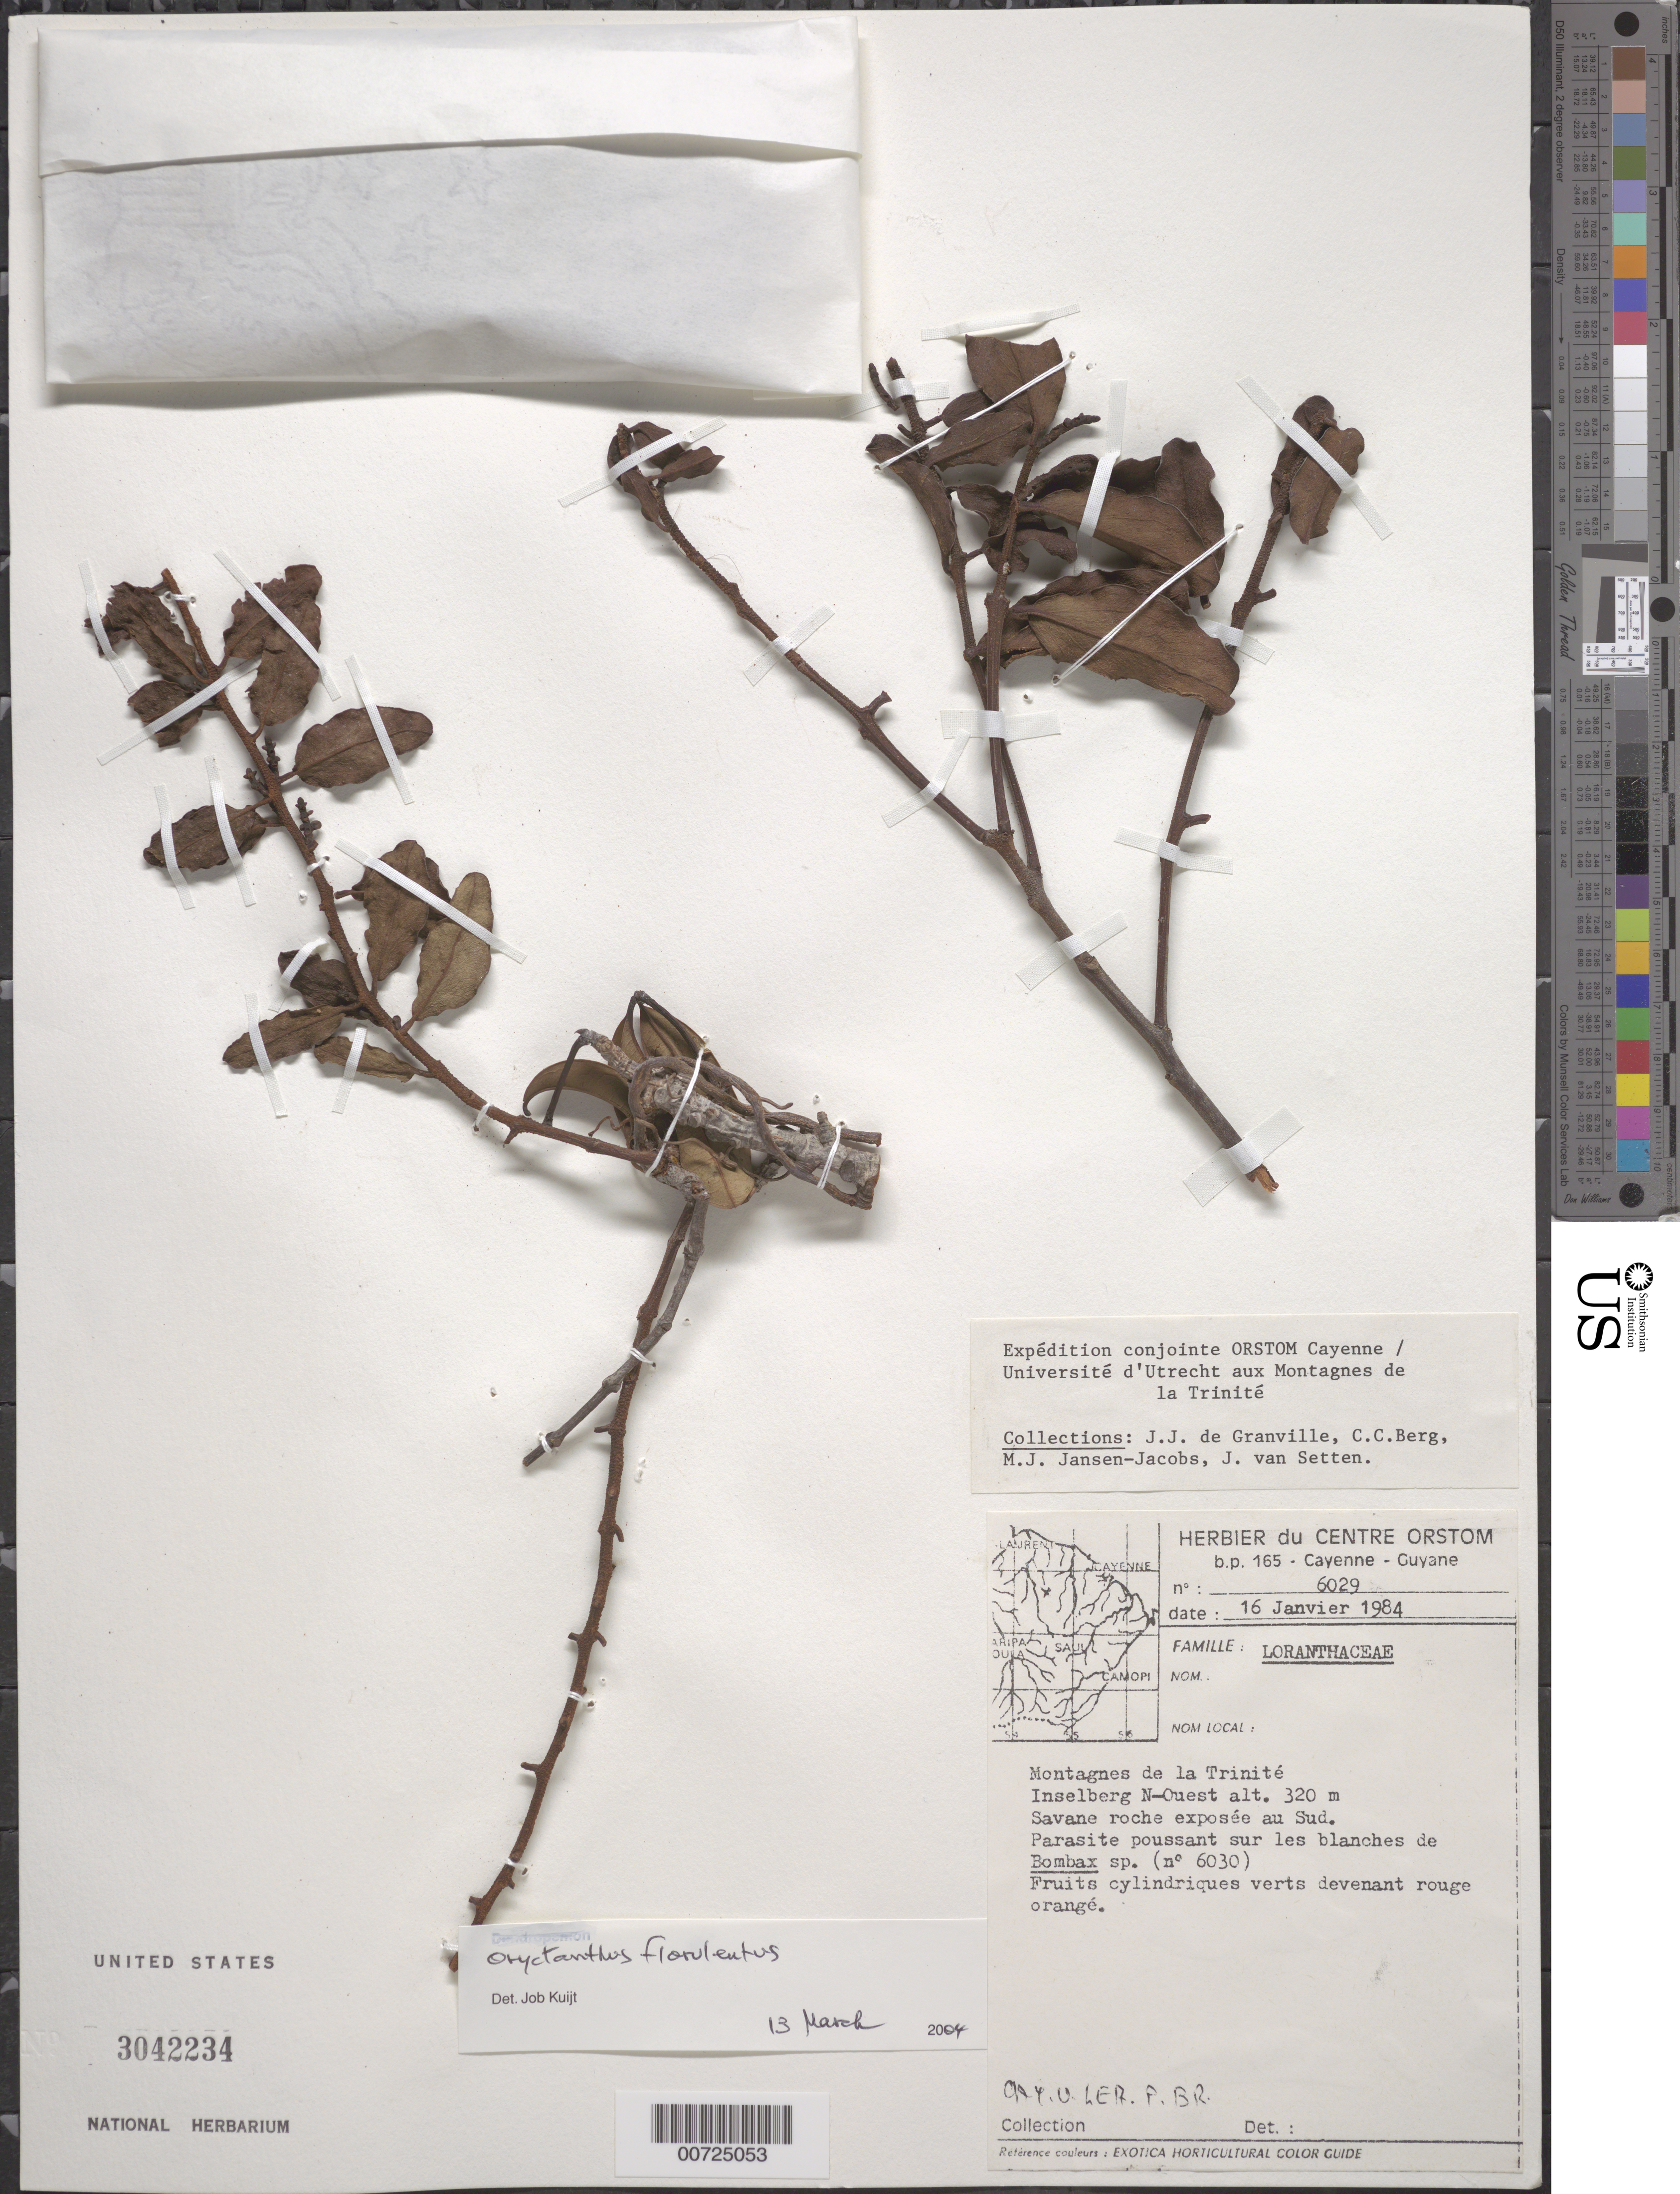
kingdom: Plantae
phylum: Tracheophyta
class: Magnoliopsida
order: Santalales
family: Loranthaceae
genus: Oryctanthus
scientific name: Oryctanthus florulentus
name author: (Rich.) Tiegh.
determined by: Kuijt, Job, (CANADA)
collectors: J.-J. de Granville, C. C. Berg, M. J. Jansen-Jacobs & J. van Setten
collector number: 6029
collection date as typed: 16-Jan-84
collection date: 1984-01-16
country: French Guiana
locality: Montagnes de la Trinité, Inselberg NW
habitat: Rocky savanna, S exposure; growing on Bombax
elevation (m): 320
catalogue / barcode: US 3042234